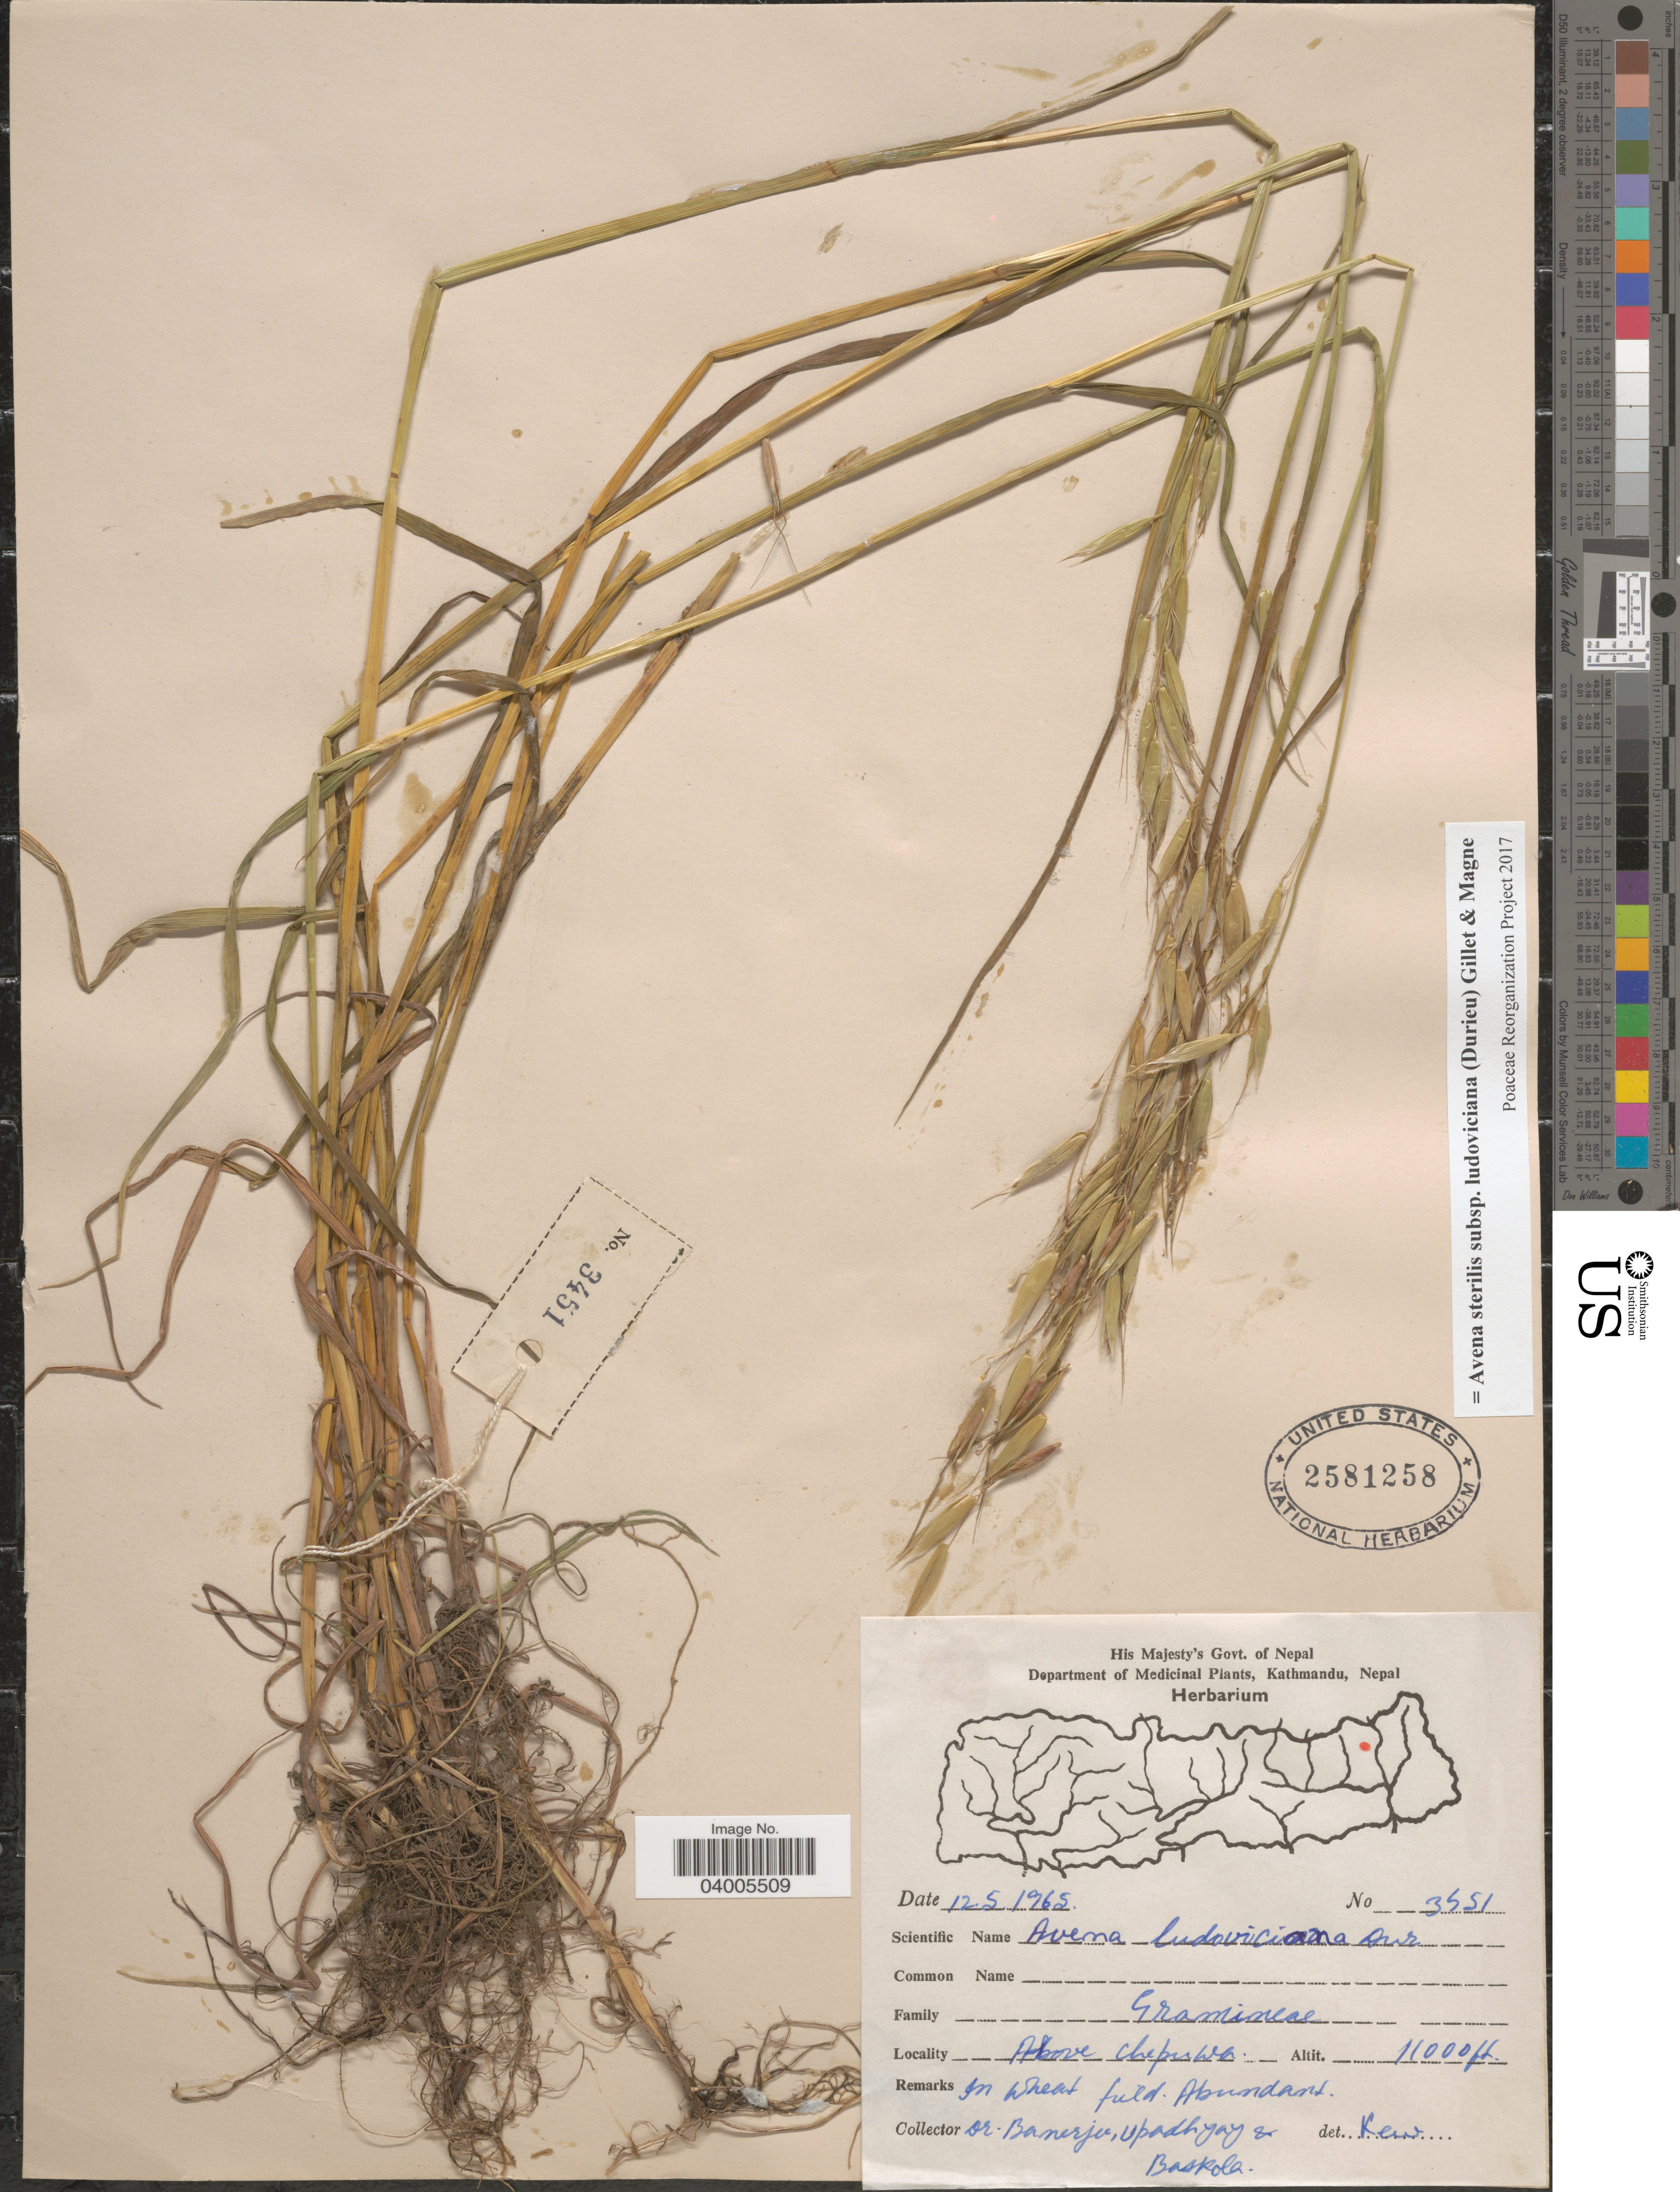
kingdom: Plantae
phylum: Tracheophyta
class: Liliopsida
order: Poales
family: Poaceae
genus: Avena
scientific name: Avena sterilis subsp. ludoviciana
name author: (Durieu) J.M. Gillett & Magne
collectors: Banerjee, Upadhyay, -- & Baskola, --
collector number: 3451*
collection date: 1965-05-12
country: Nepal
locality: Above Chepuwa.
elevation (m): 3353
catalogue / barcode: US 2581258